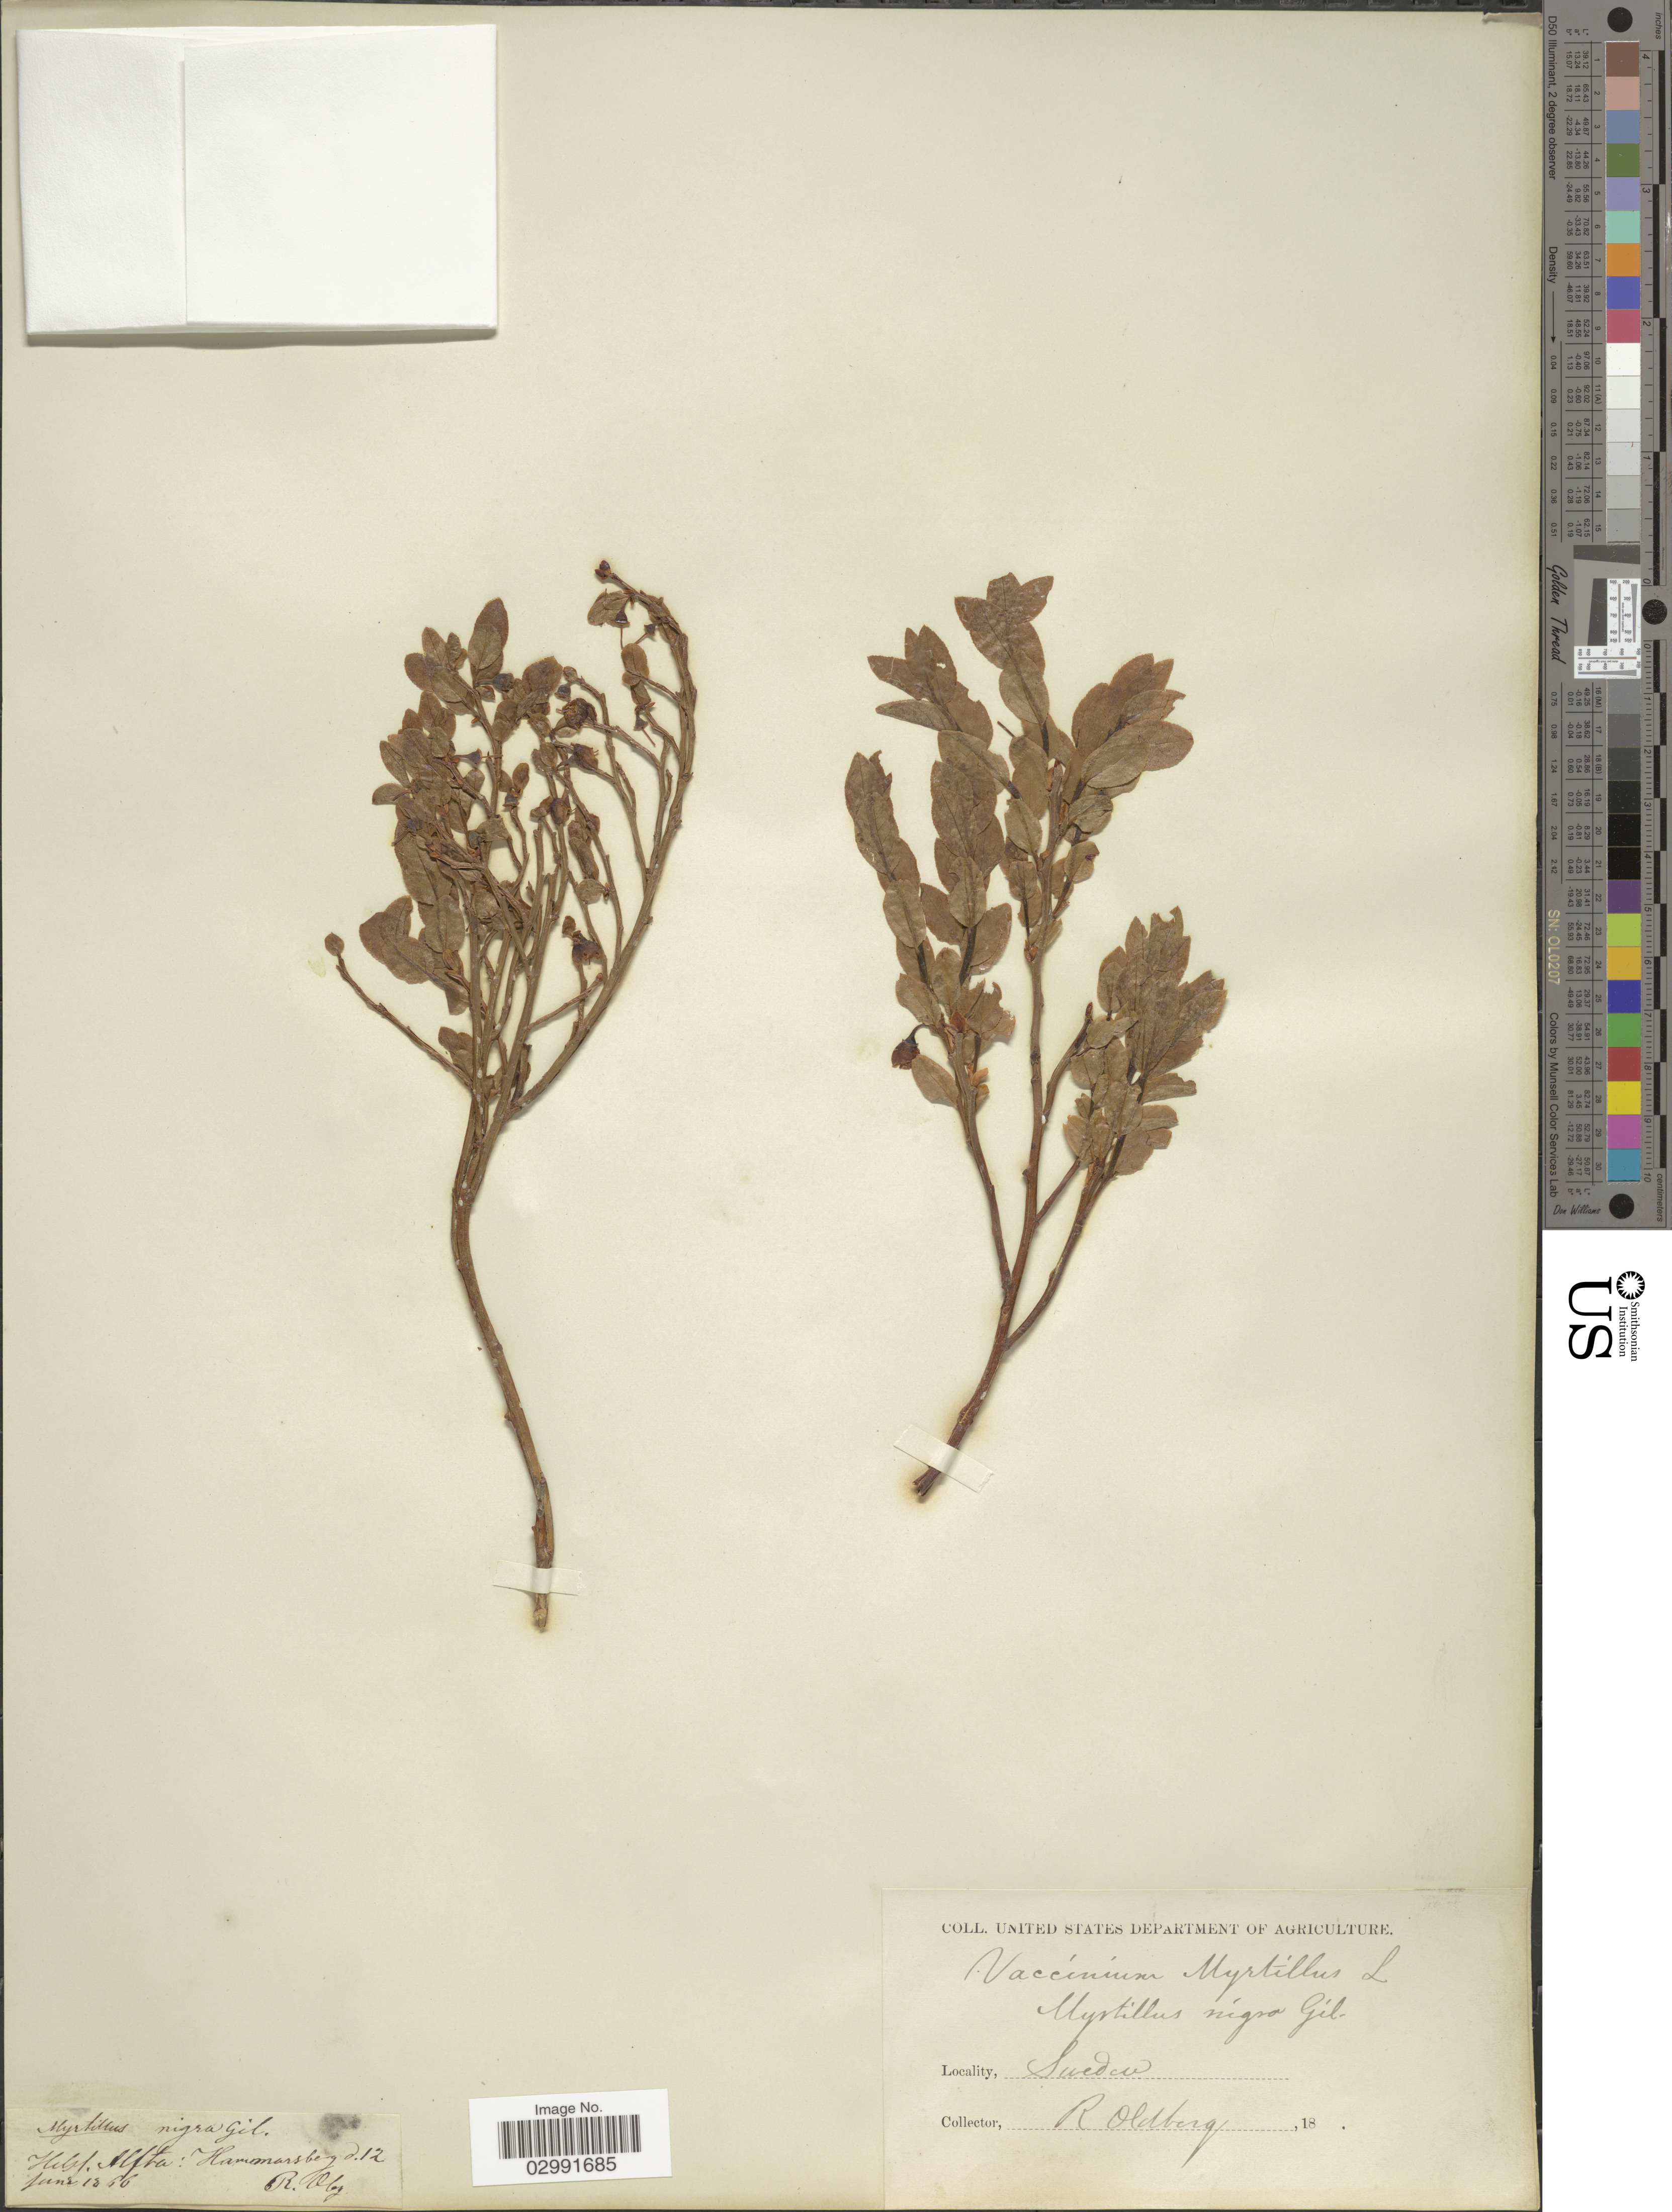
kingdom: Plantae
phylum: Tracheophyta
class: Magnoliopsida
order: Ericales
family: Ericaceae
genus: Vaccinium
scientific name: Vaccinium myrtillus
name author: L.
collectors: R. Oldberg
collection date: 1866-06-12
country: Sweden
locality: He [illegible text] Alftra: Hammarsberg.